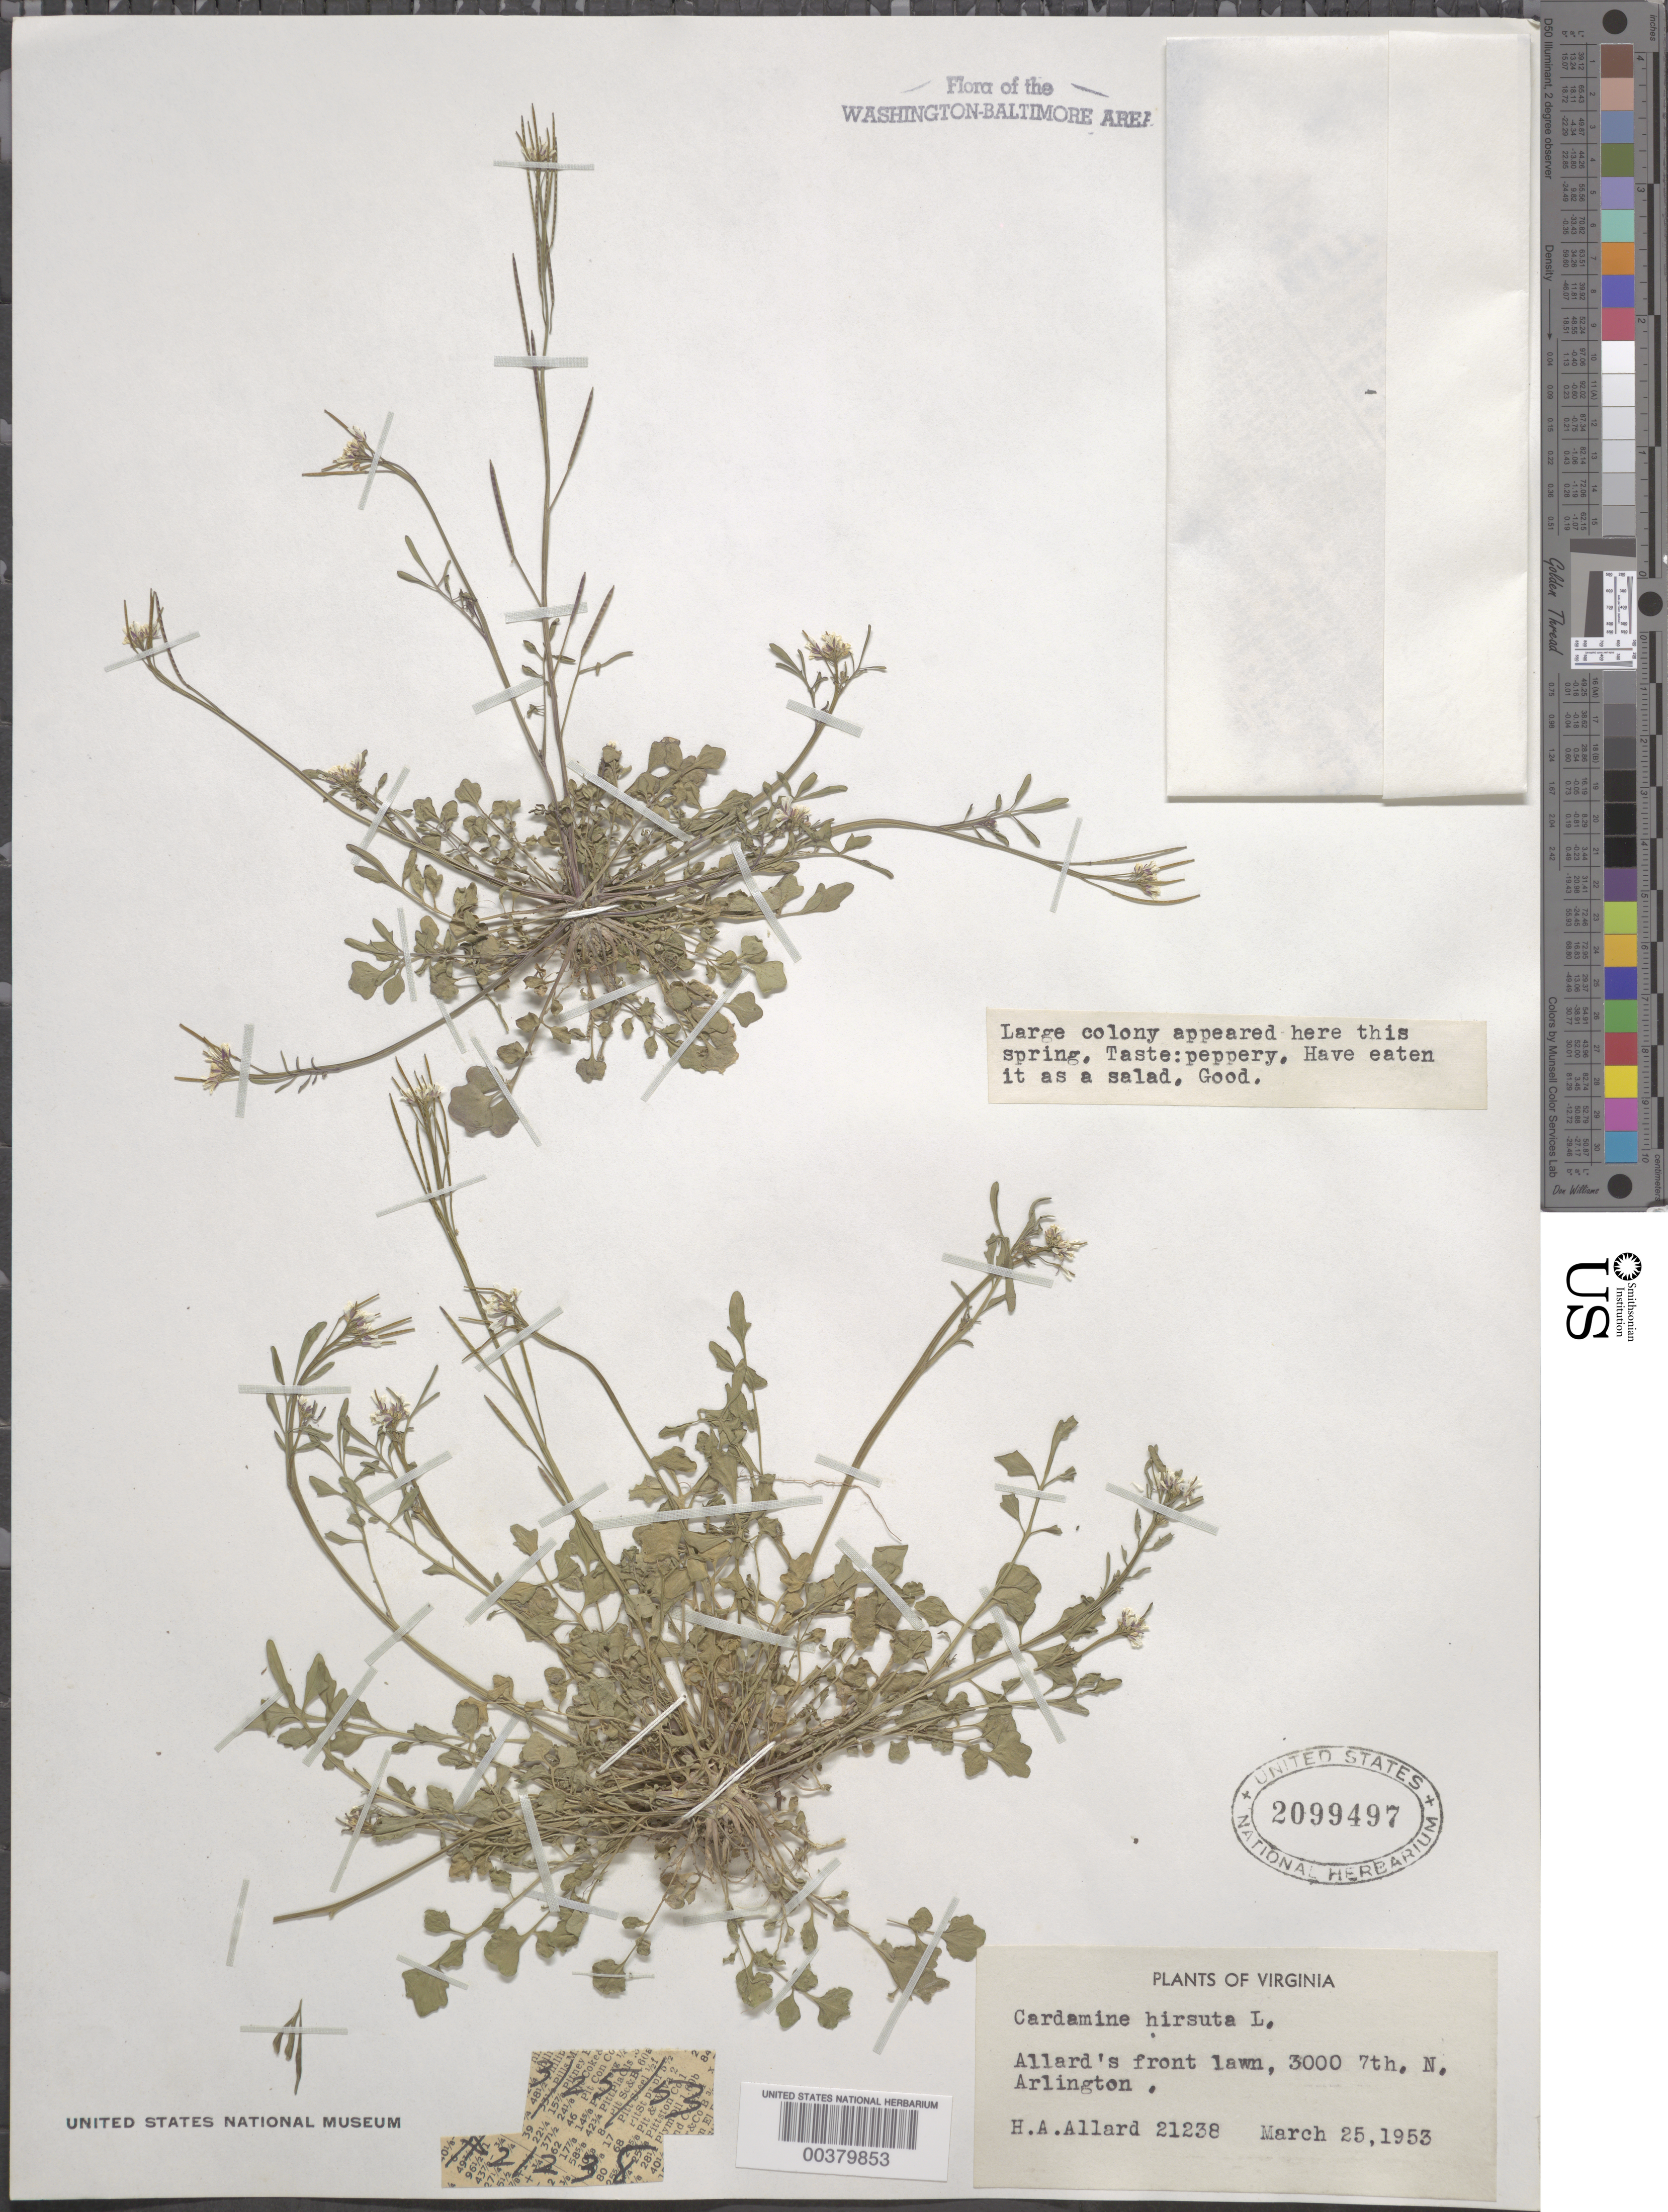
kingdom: Plantae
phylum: Tracheophyta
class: Magnoliopsida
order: Brassicales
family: Brassicaceae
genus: Cardamine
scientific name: Cardamine hirsuta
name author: L.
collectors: H. A. Allard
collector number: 21238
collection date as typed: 25 Mar 1953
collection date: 1953-03-25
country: United States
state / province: Virginia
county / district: Arlington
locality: Arlington, Allards Yard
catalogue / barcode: US 2099497